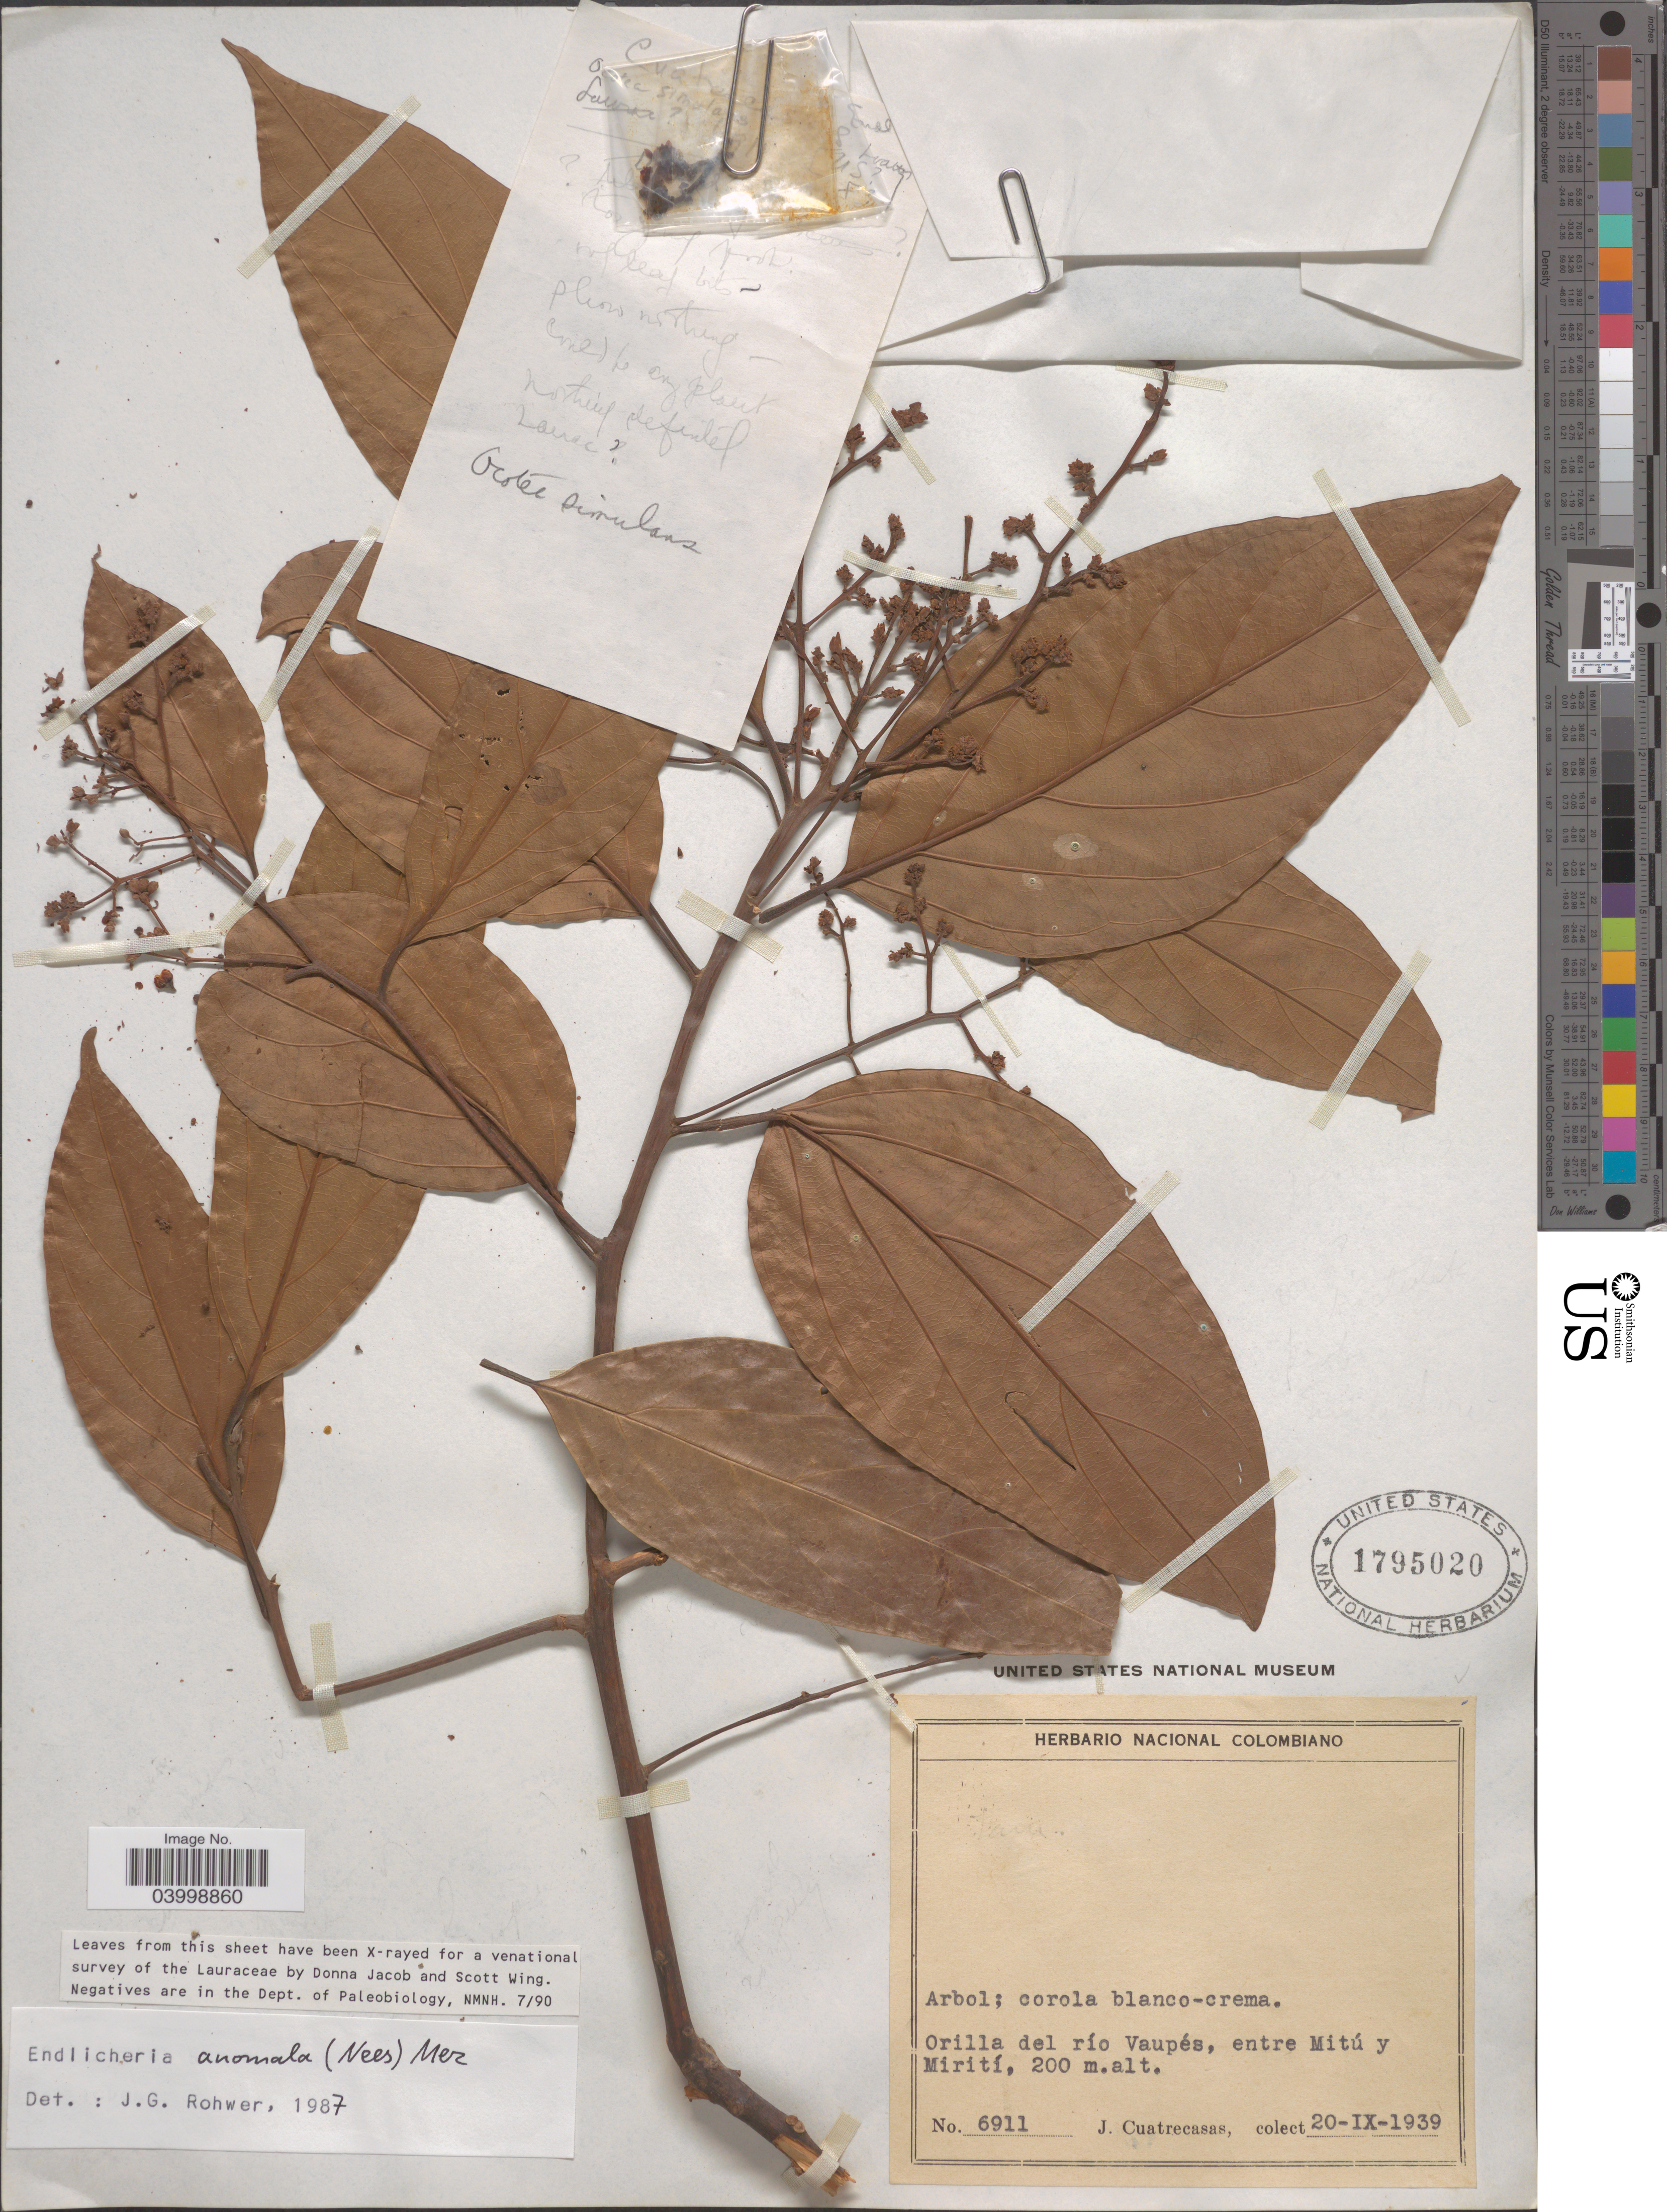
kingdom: Plantae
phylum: Tracheophyta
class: Magnoliopsida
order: Laurales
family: Lauraceae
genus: Endlicheria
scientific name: Endlicheria anomala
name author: Nees ex Meisn.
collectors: J. Cuatrecasas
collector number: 6911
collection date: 1939-09-20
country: Colombia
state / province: Vaupés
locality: Orillas del río Vaupés, entre Mitú y Mirití.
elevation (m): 200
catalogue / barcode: US 1795020